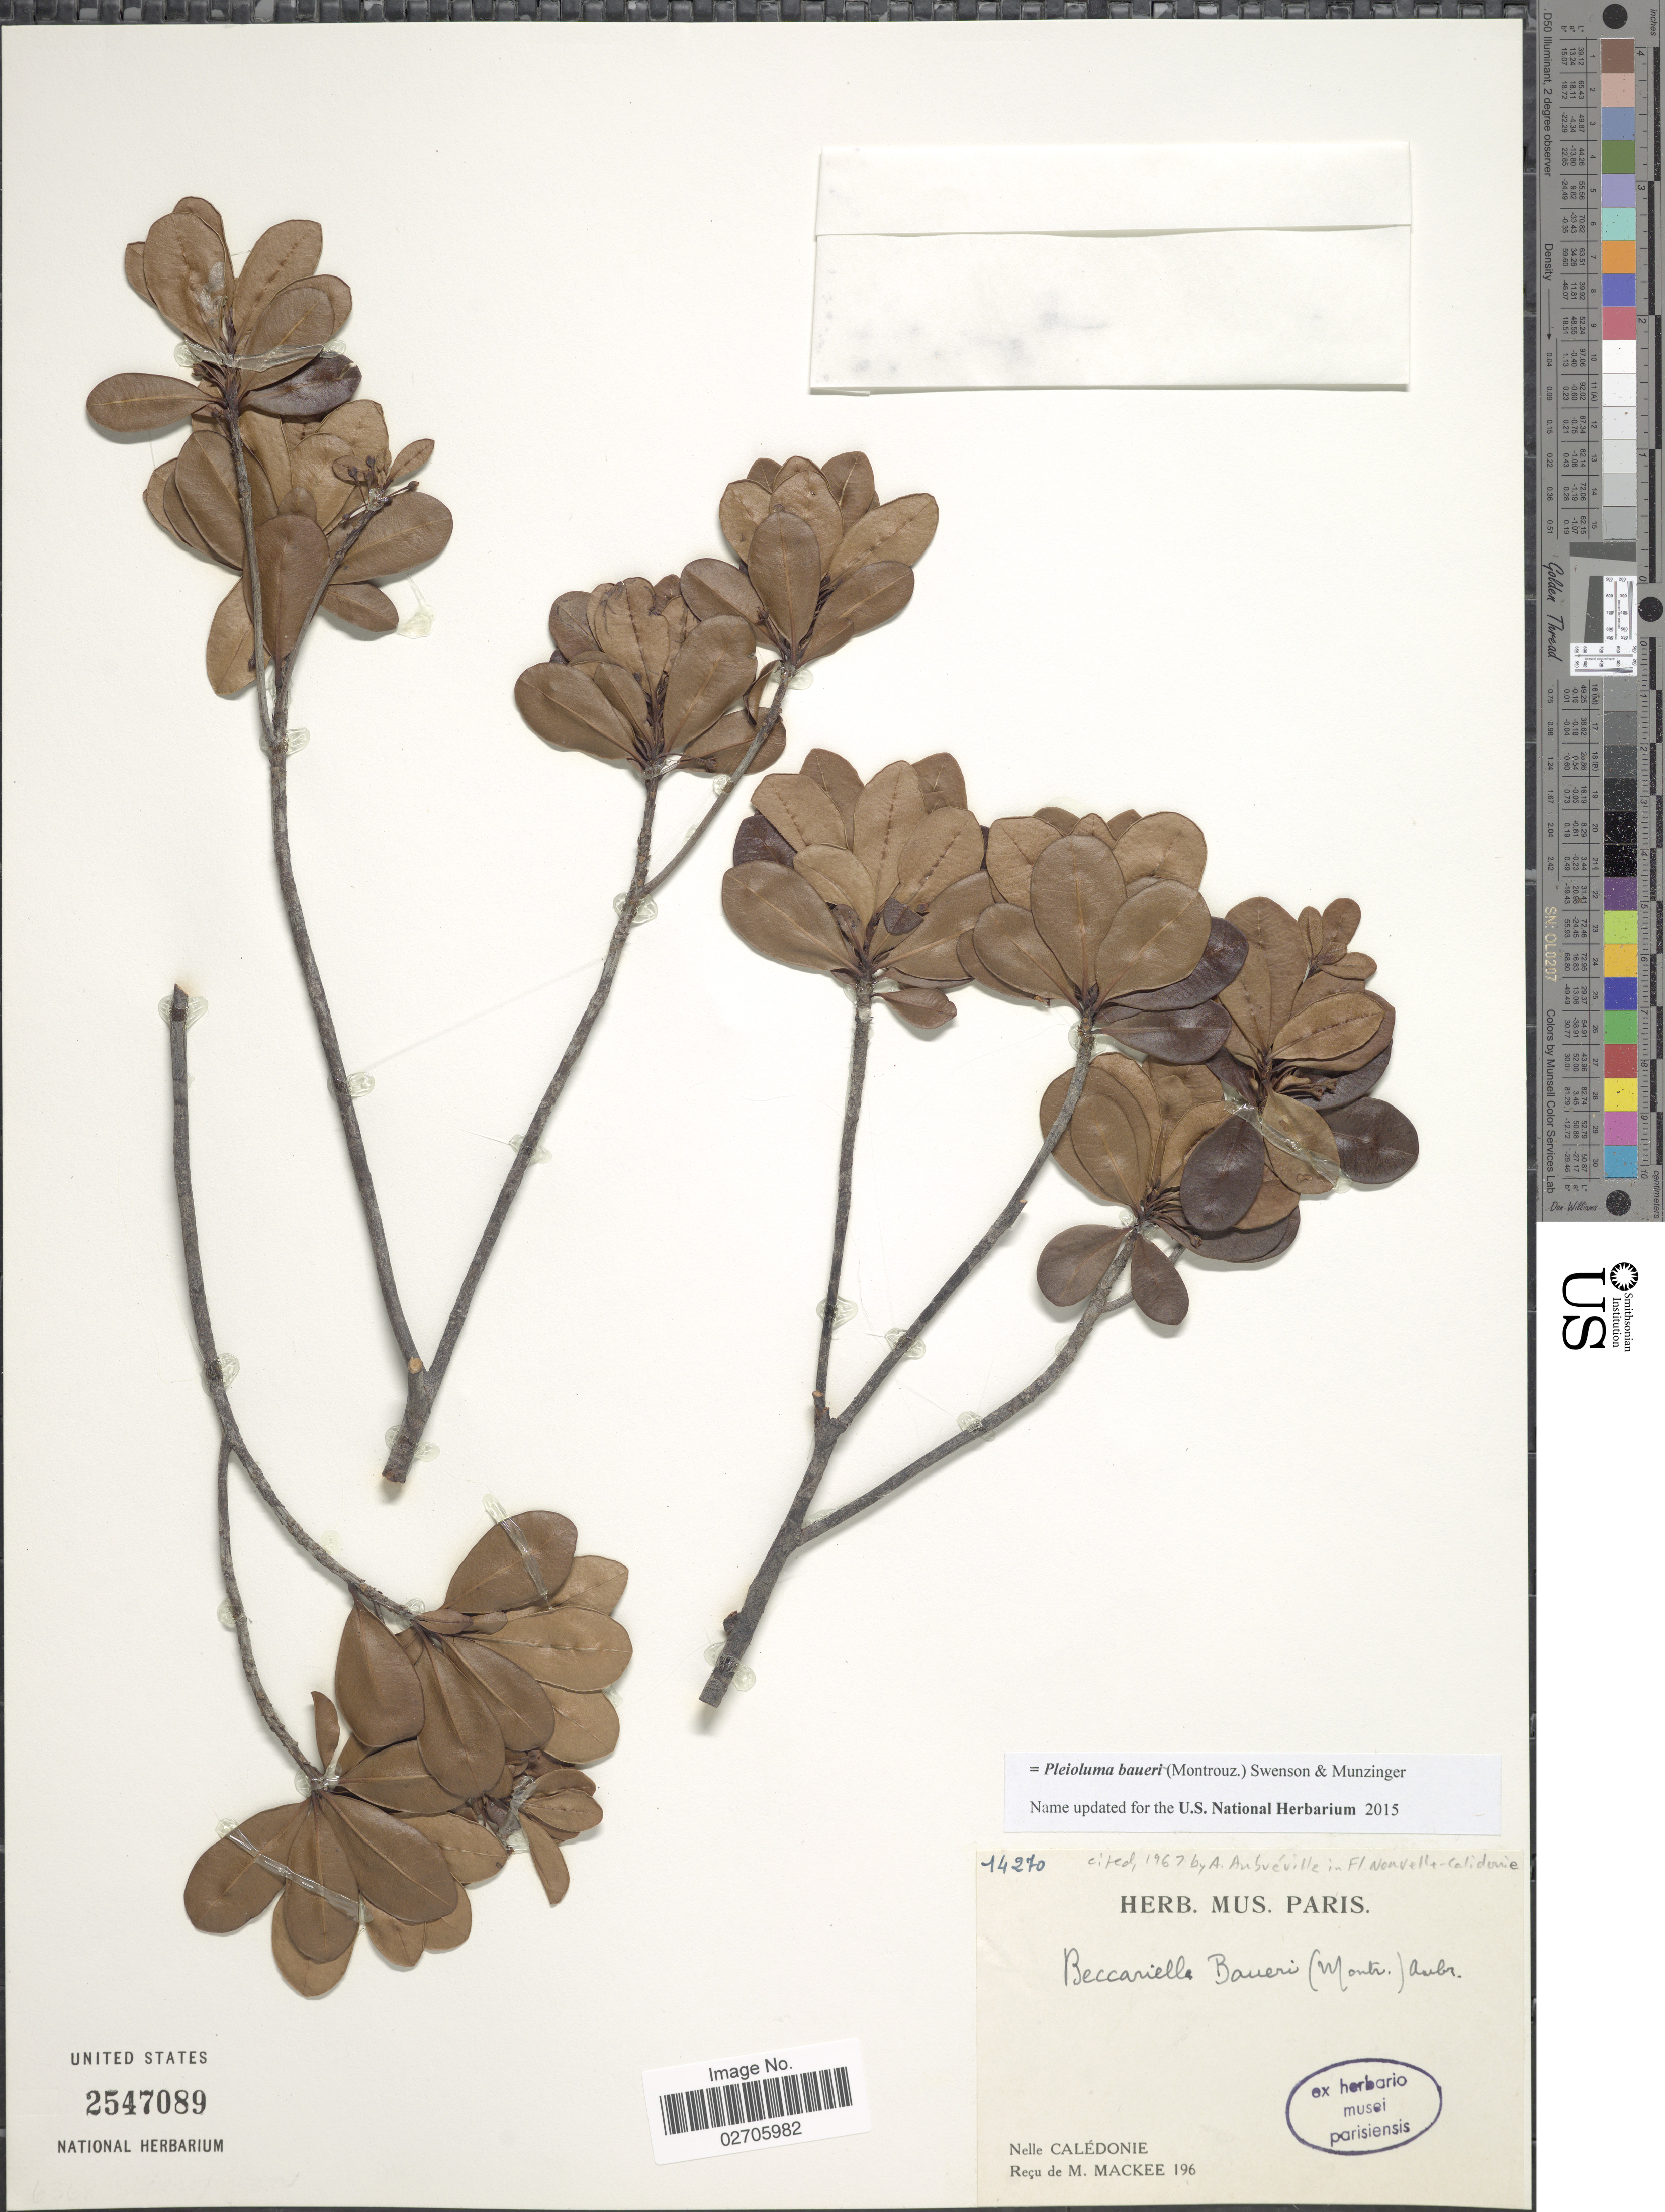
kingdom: Plantae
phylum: Tracheophyta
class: Magnoliopsida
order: Ericales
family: Sapotaceae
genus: Pleioluma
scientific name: Pleioluma baueri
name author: (Montrouz.) Swenson & Munzinger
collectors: M. Mackee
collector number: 196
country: New Caledonia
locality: Nelle Calédonie.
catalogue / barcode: US 2547089